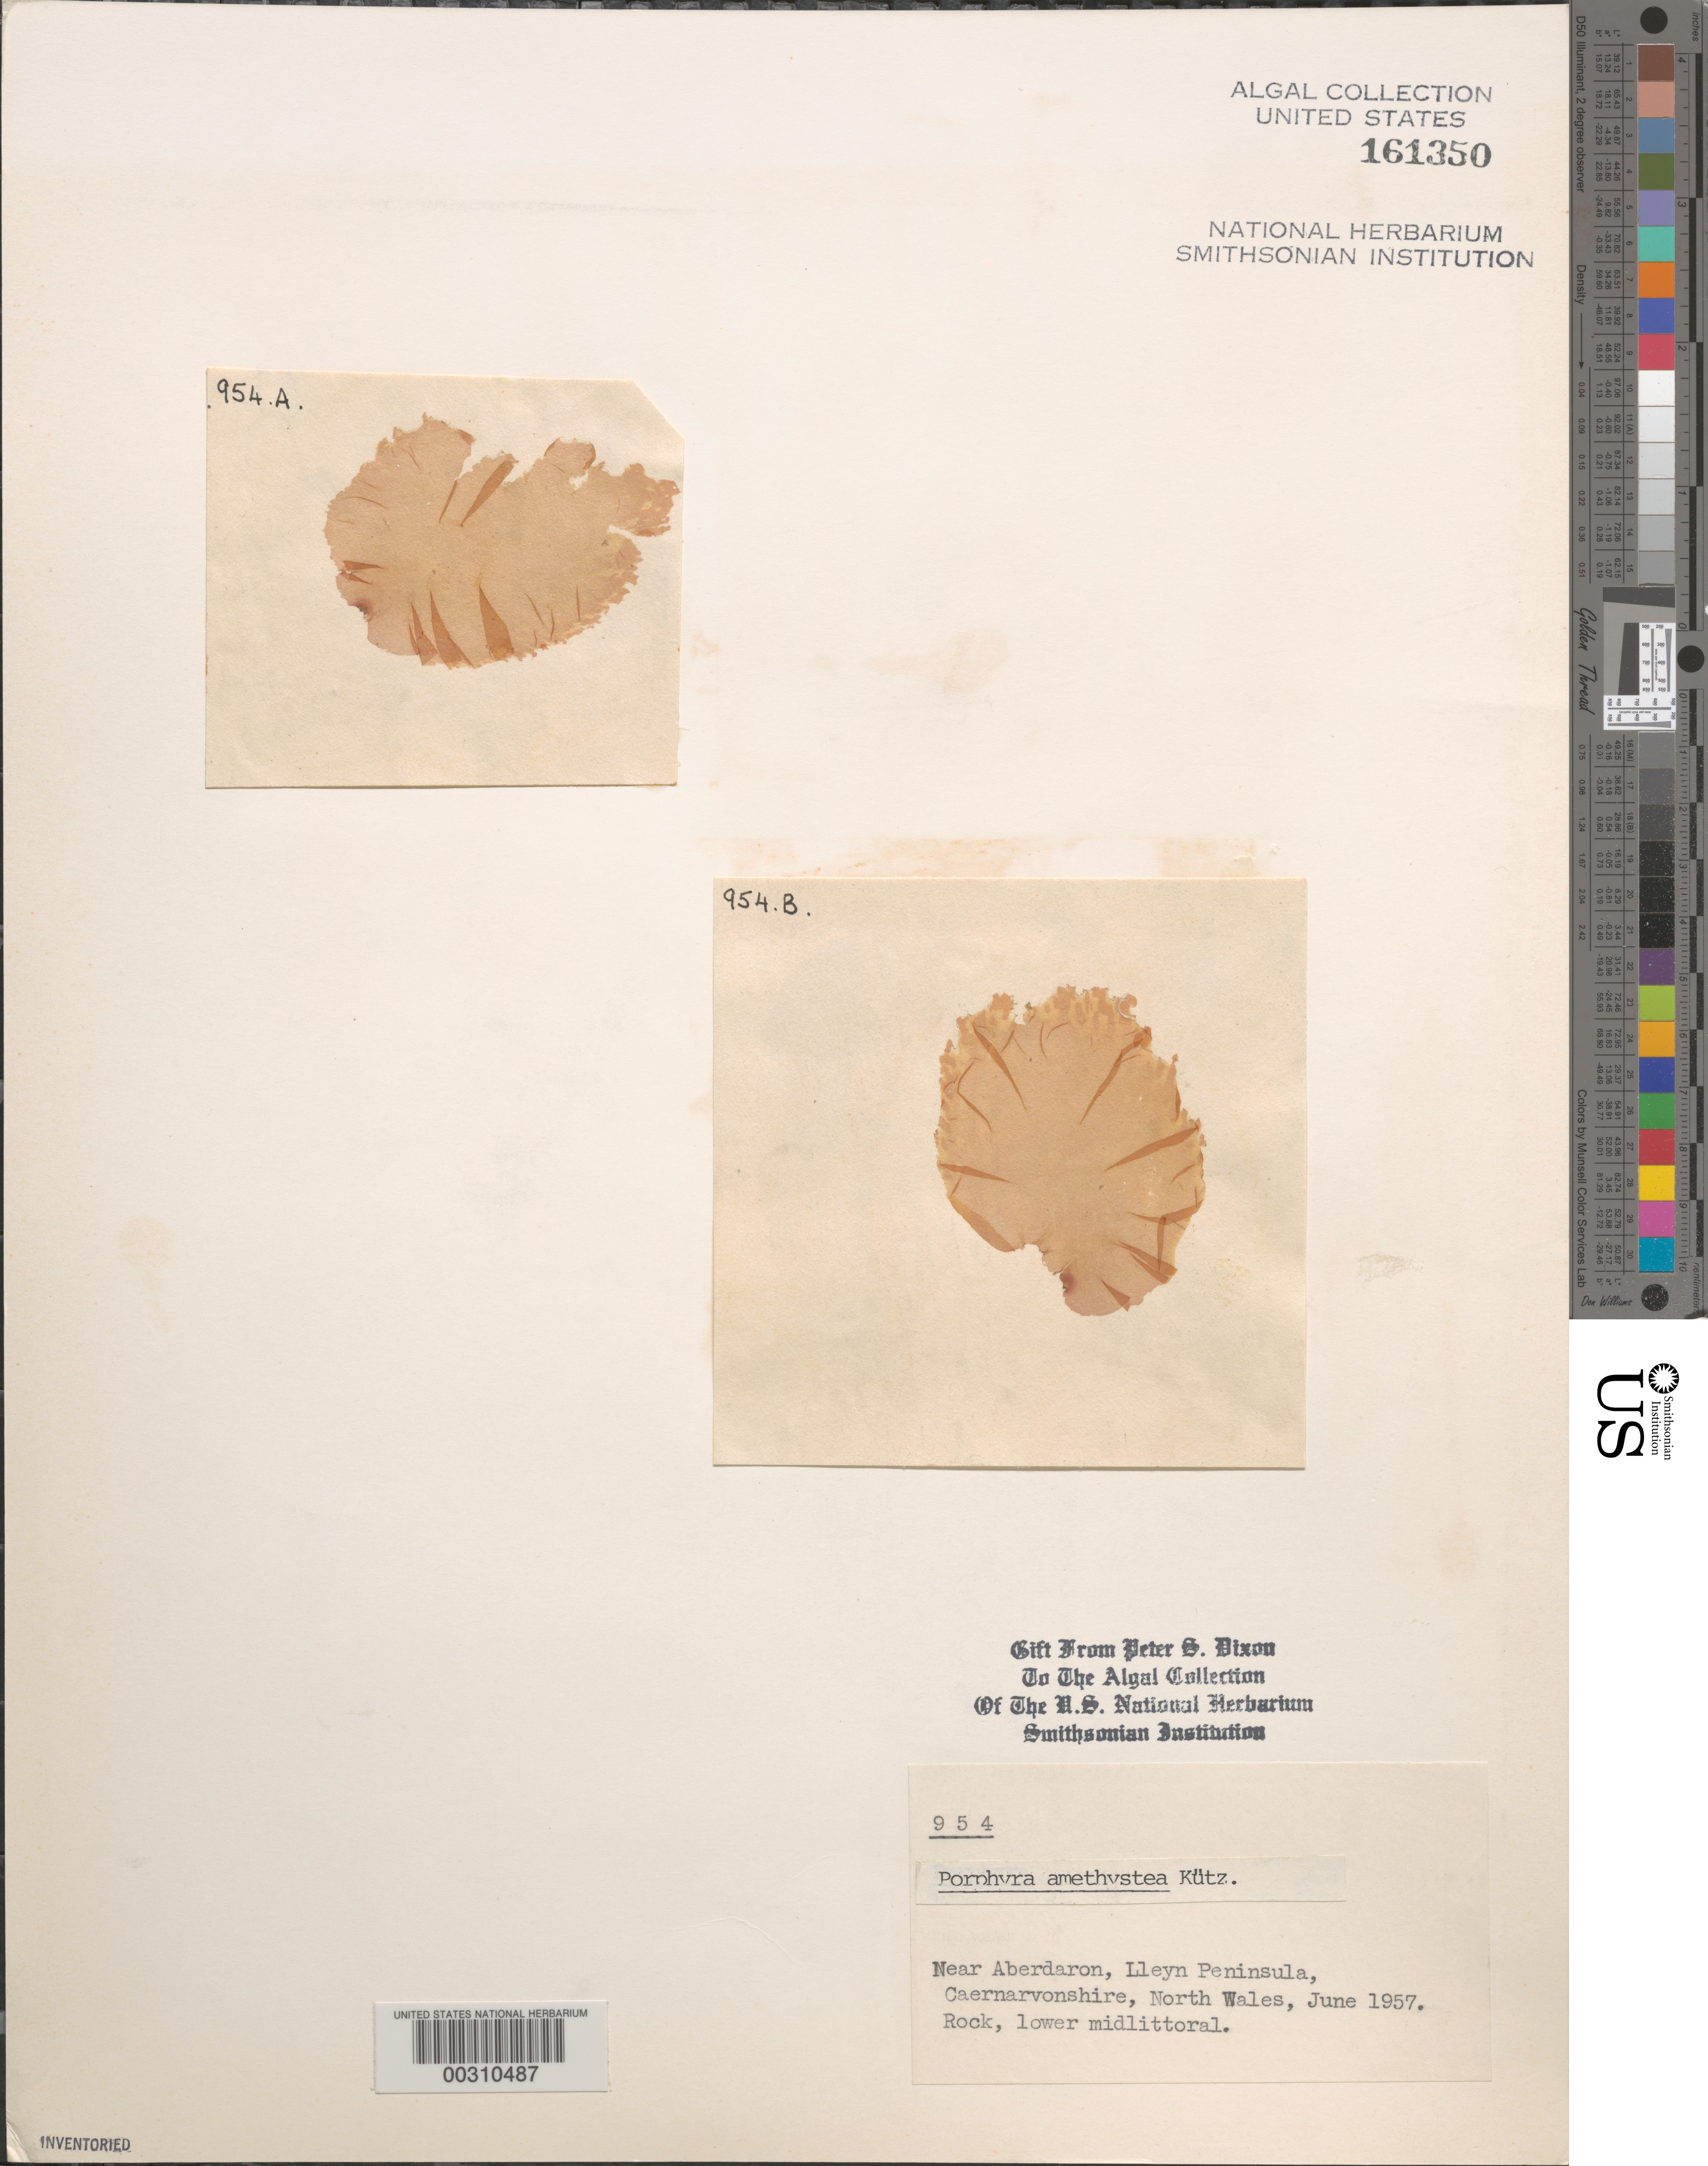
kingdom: Plantae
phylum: Rhodophyta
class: Bangiophyceae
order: Bangiales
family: Bangiaceae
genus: Porphyra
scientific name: Porphyra purpurea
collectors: P. S. Dixon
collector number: PSD 954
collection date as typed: Jun 1957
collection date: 1957-06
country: United Kingdom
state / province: Wales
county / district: Gwynedd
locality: Lleyn Peninsula, near Aberdaron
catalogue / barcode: US 161350